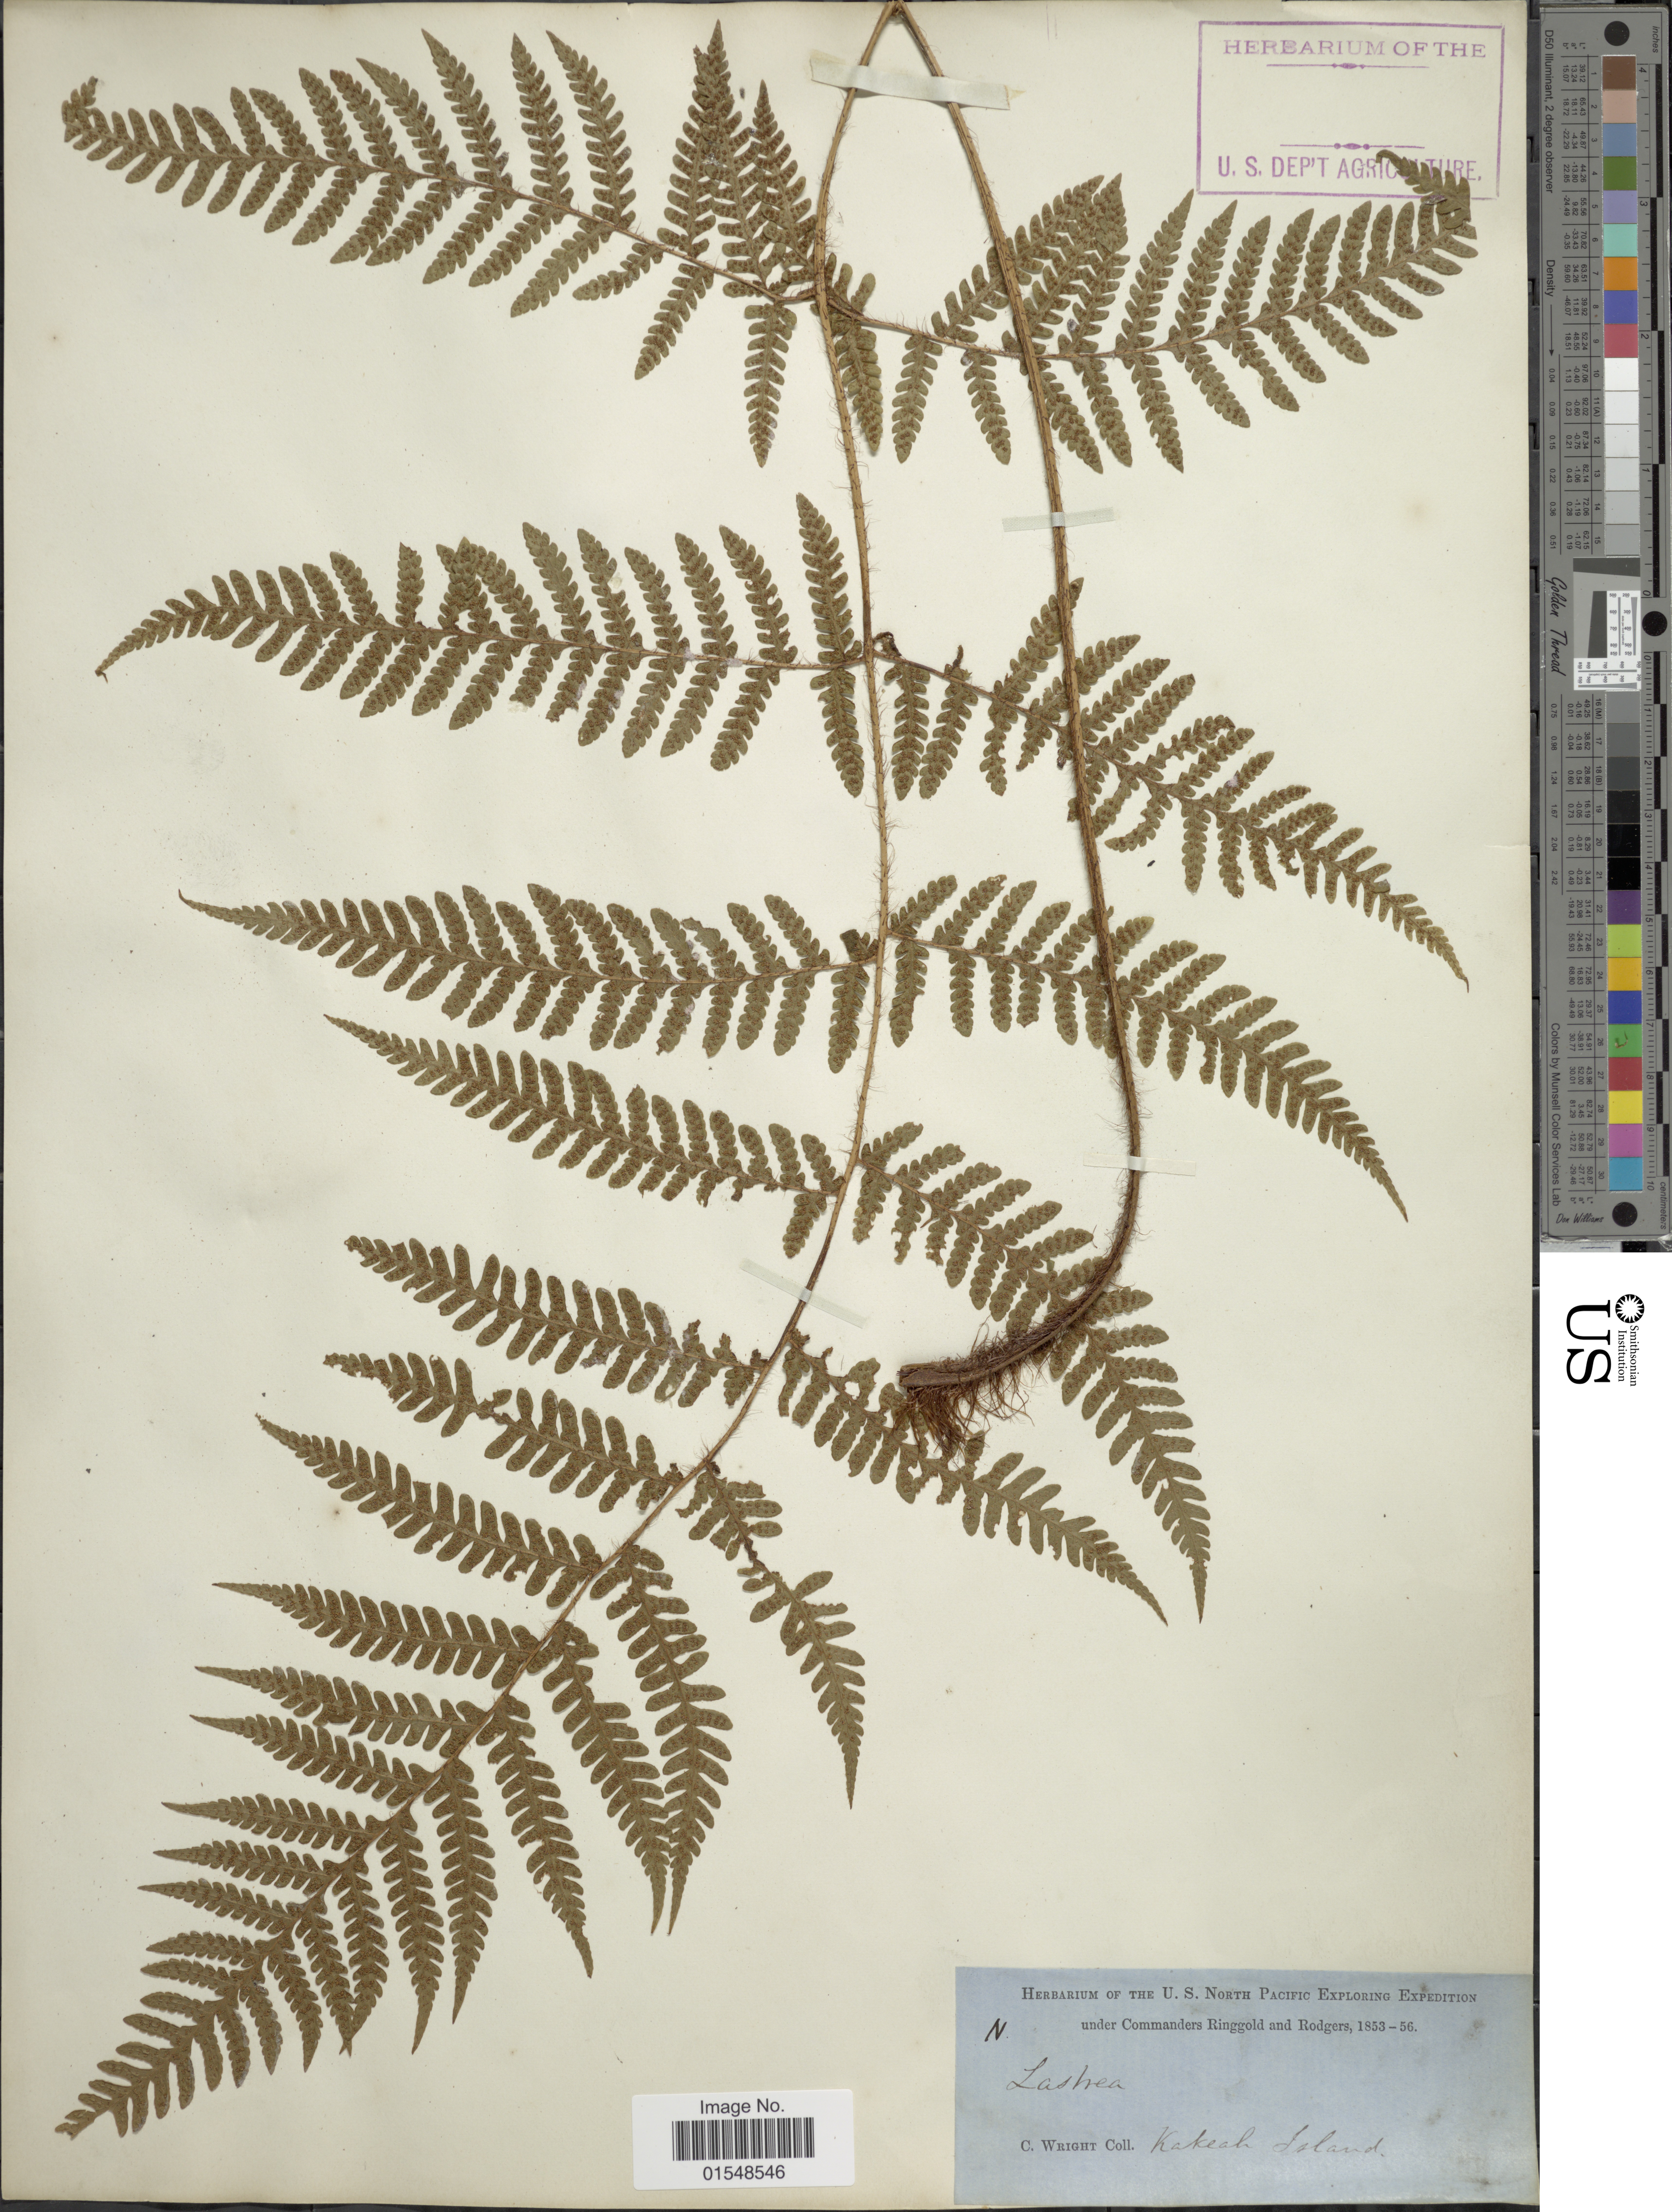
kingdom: Plantae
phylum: Tracheophyta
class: Polypodiopsida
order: Polypodiales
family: Dryopteridaceae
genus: Ctenitis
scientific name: Ctenitis sciaphila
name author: (Maxon) Ching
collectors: C. Wright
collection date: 1853/1856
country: Japan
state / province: Okinawa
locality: North Pacific, Kakeah Island